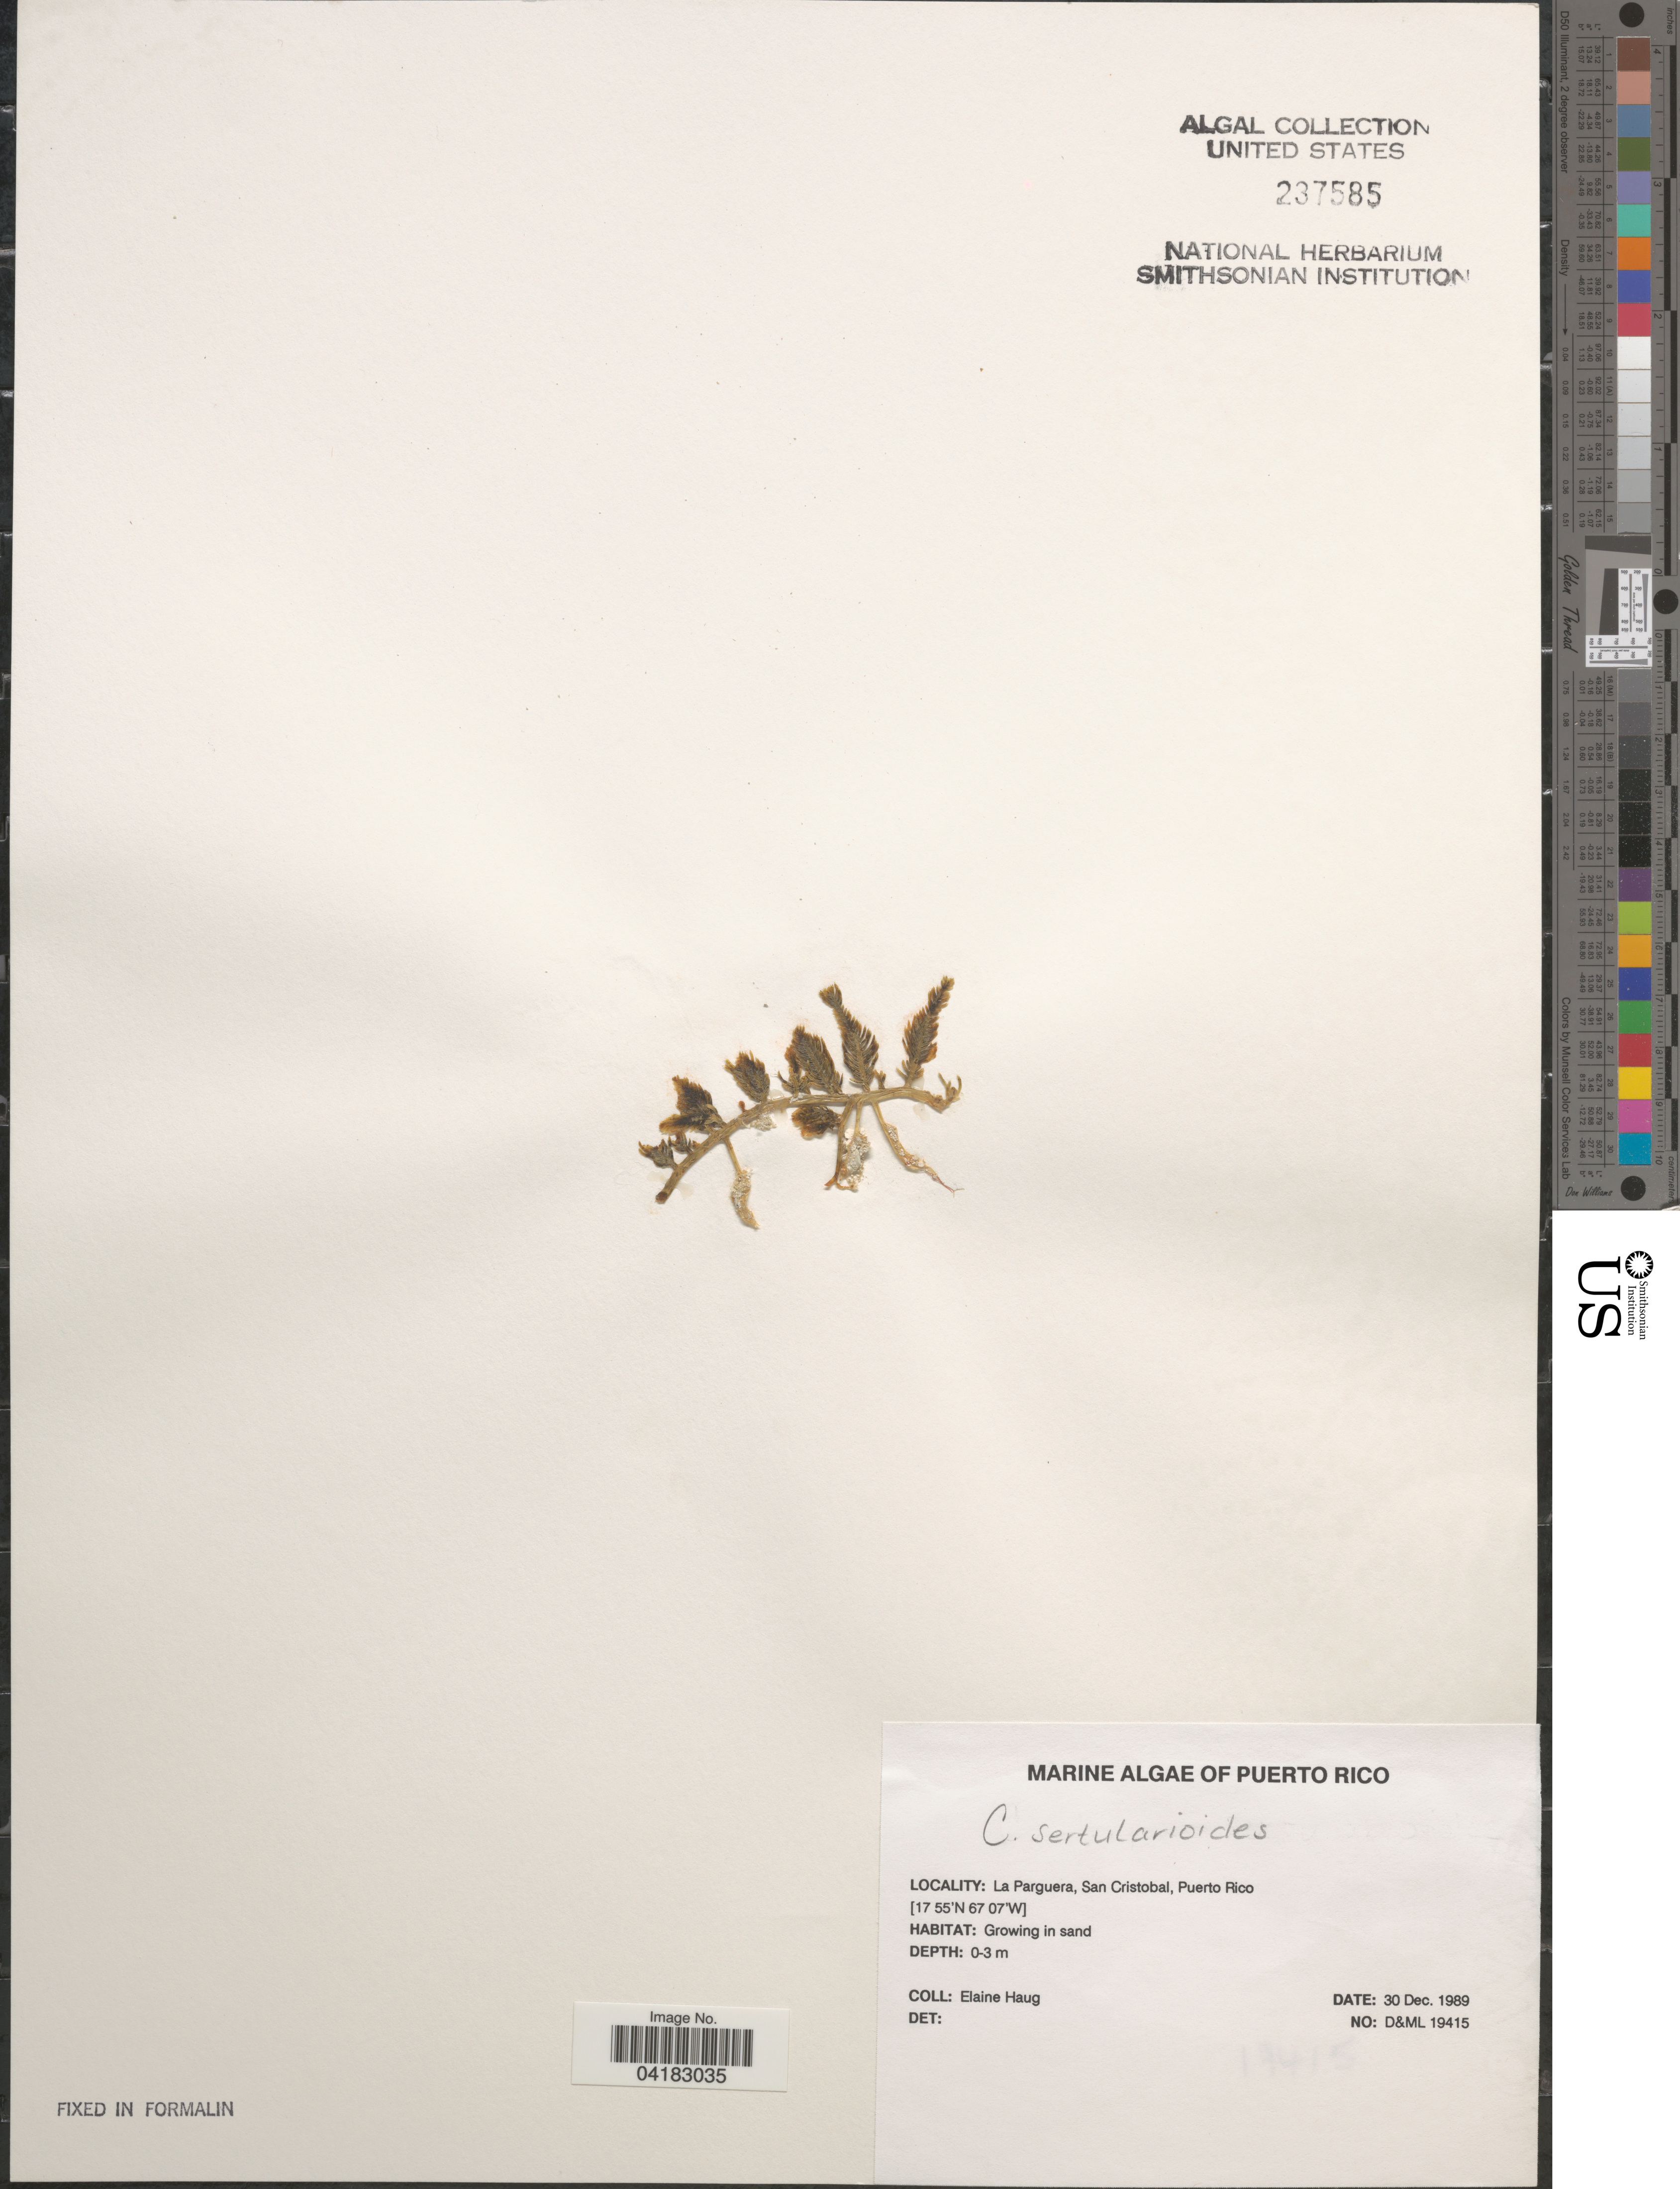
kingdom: Plantae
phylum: Chlorophyta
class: Ulvophyceae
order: Bryopsidales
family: Caulerpaceae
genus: Caulerpa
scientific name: Caulerpa sertularioides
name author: (S.G. Gmel.) M. Howe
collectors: E. Haug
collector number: D&ML19415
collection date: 1989-12-30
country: Puerto Rico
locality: La Parguera, San Cristobal.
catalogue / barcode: US 237585